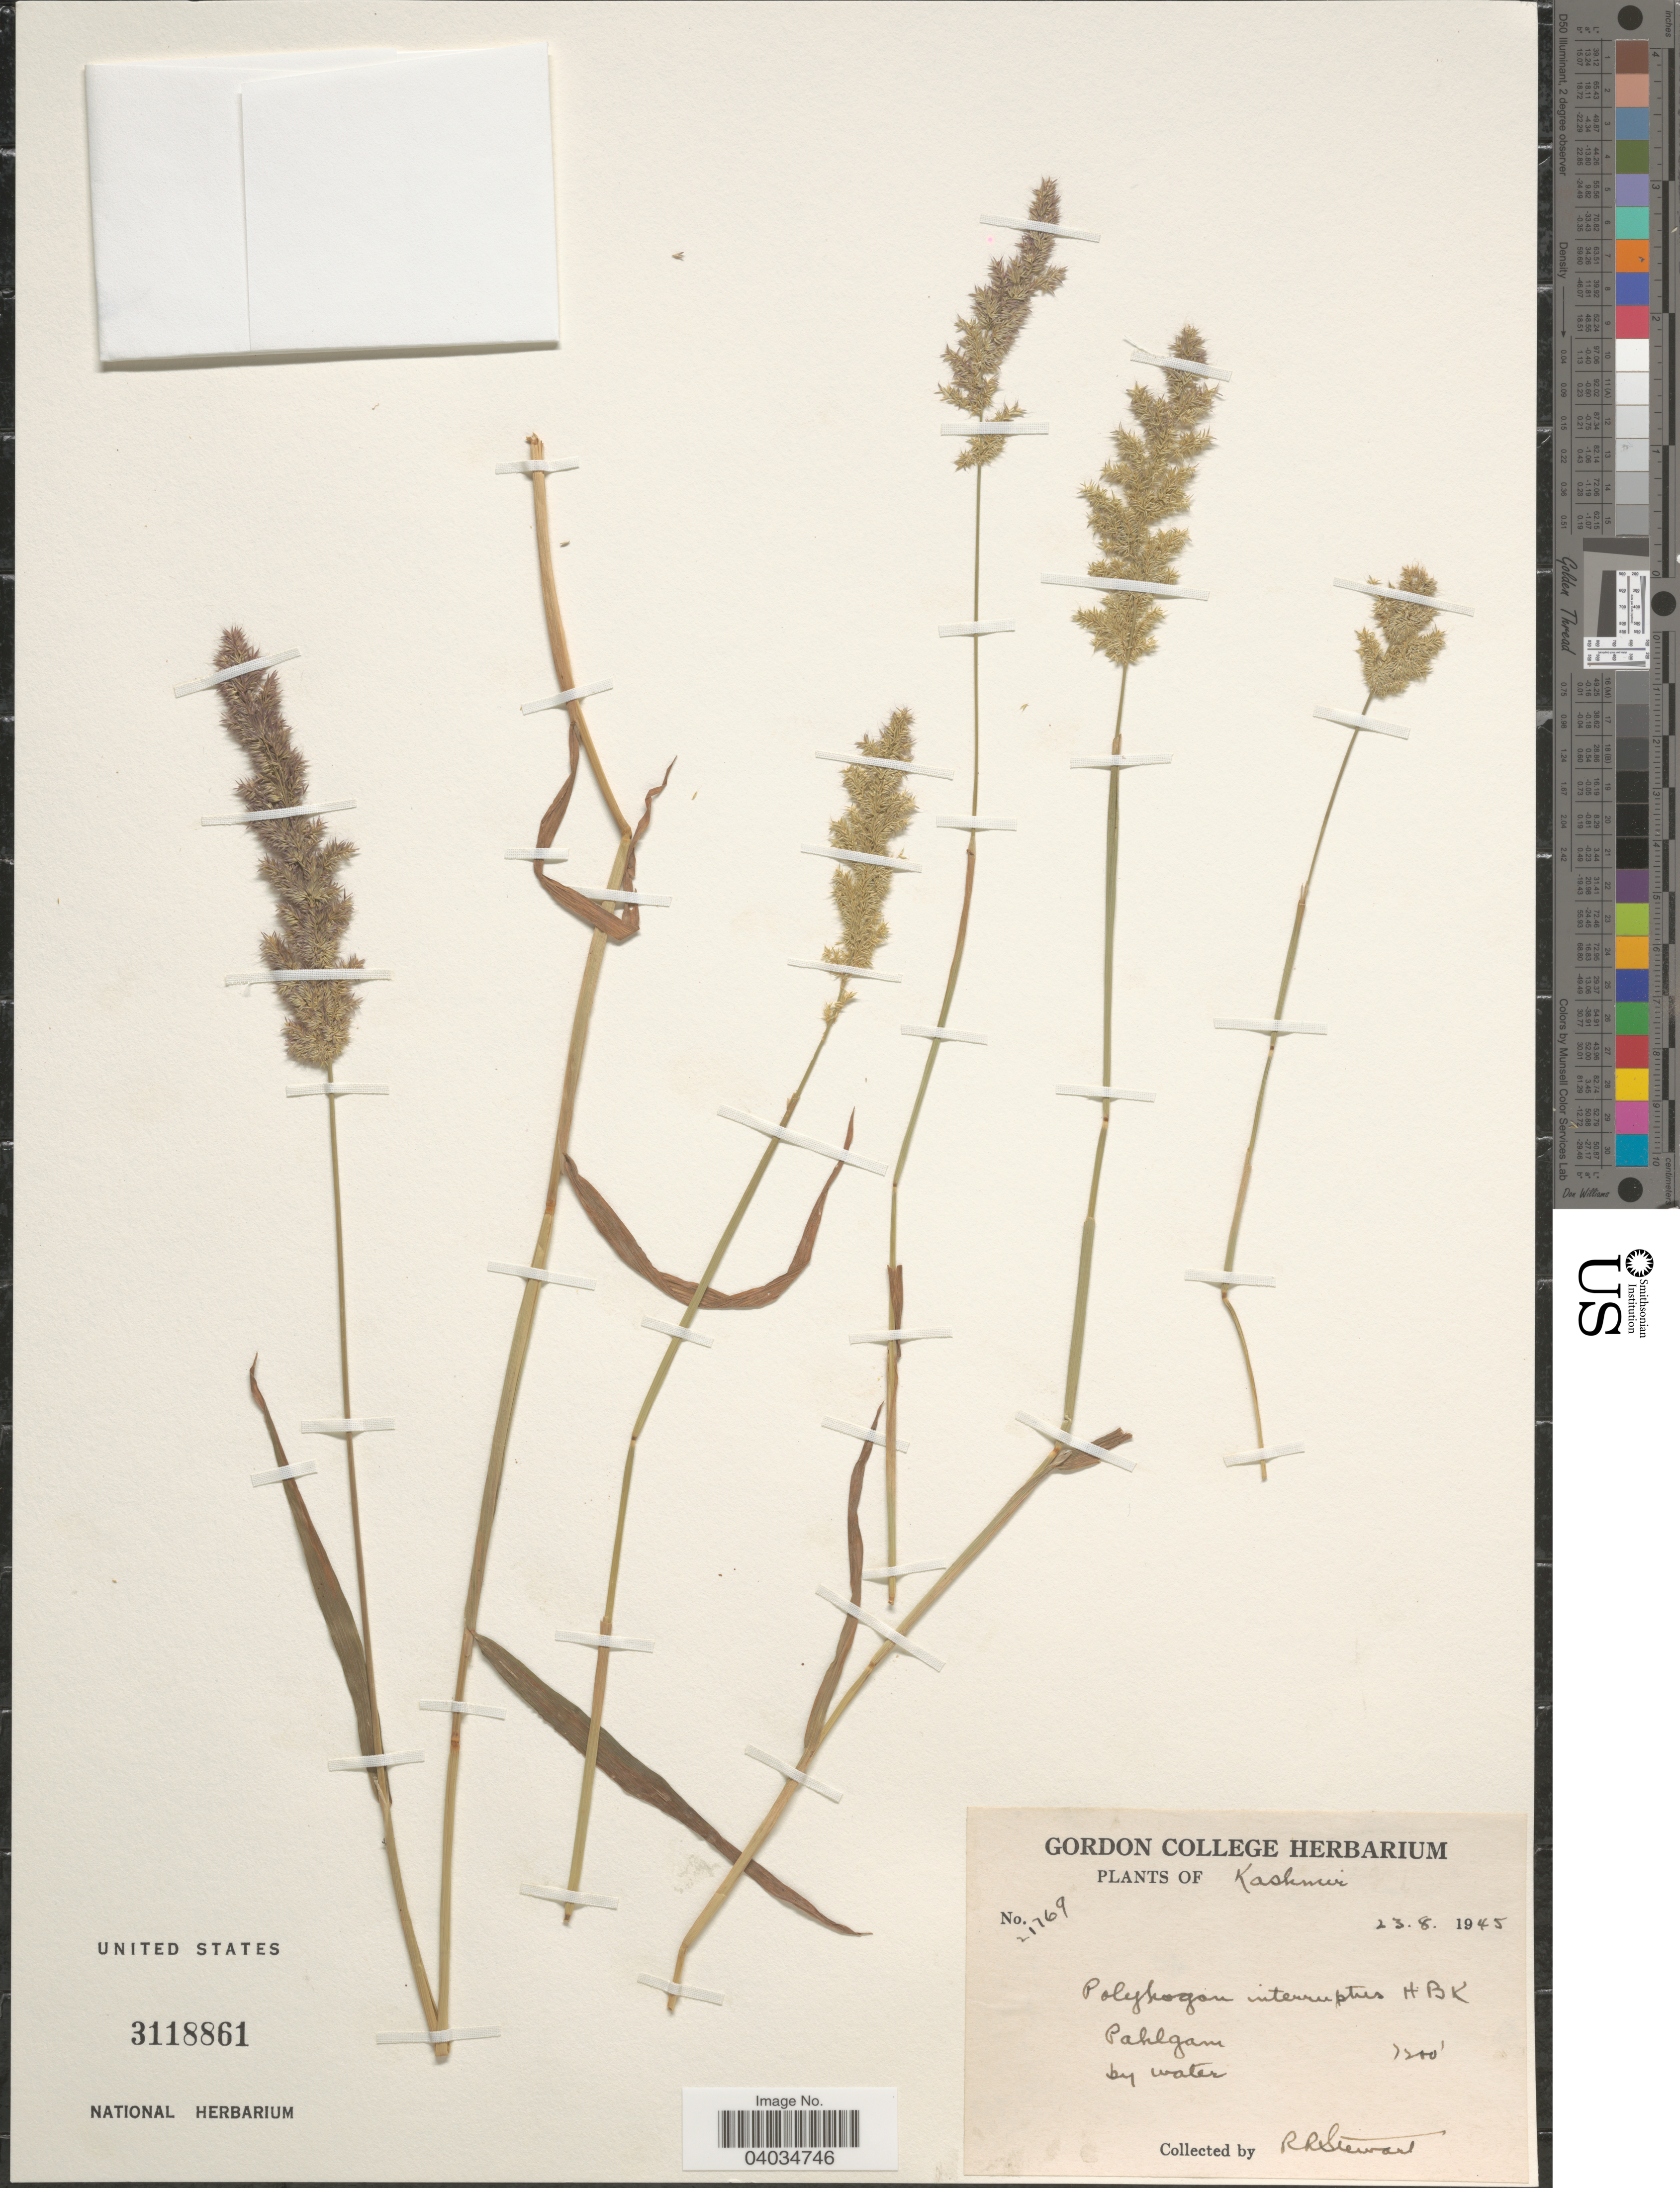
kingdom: Plantae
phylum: Tracheophyta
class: Liliopsida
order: Poales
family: Poaceae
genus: Polypogon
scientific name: Polypogon interruptus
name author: Kunth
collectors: R. Stewart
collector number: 21769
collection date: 1945-08-23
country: India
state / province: Jammu and Kashmir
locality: Kashmir. Pahlgam.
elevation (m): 2195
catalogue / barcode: US 3118861